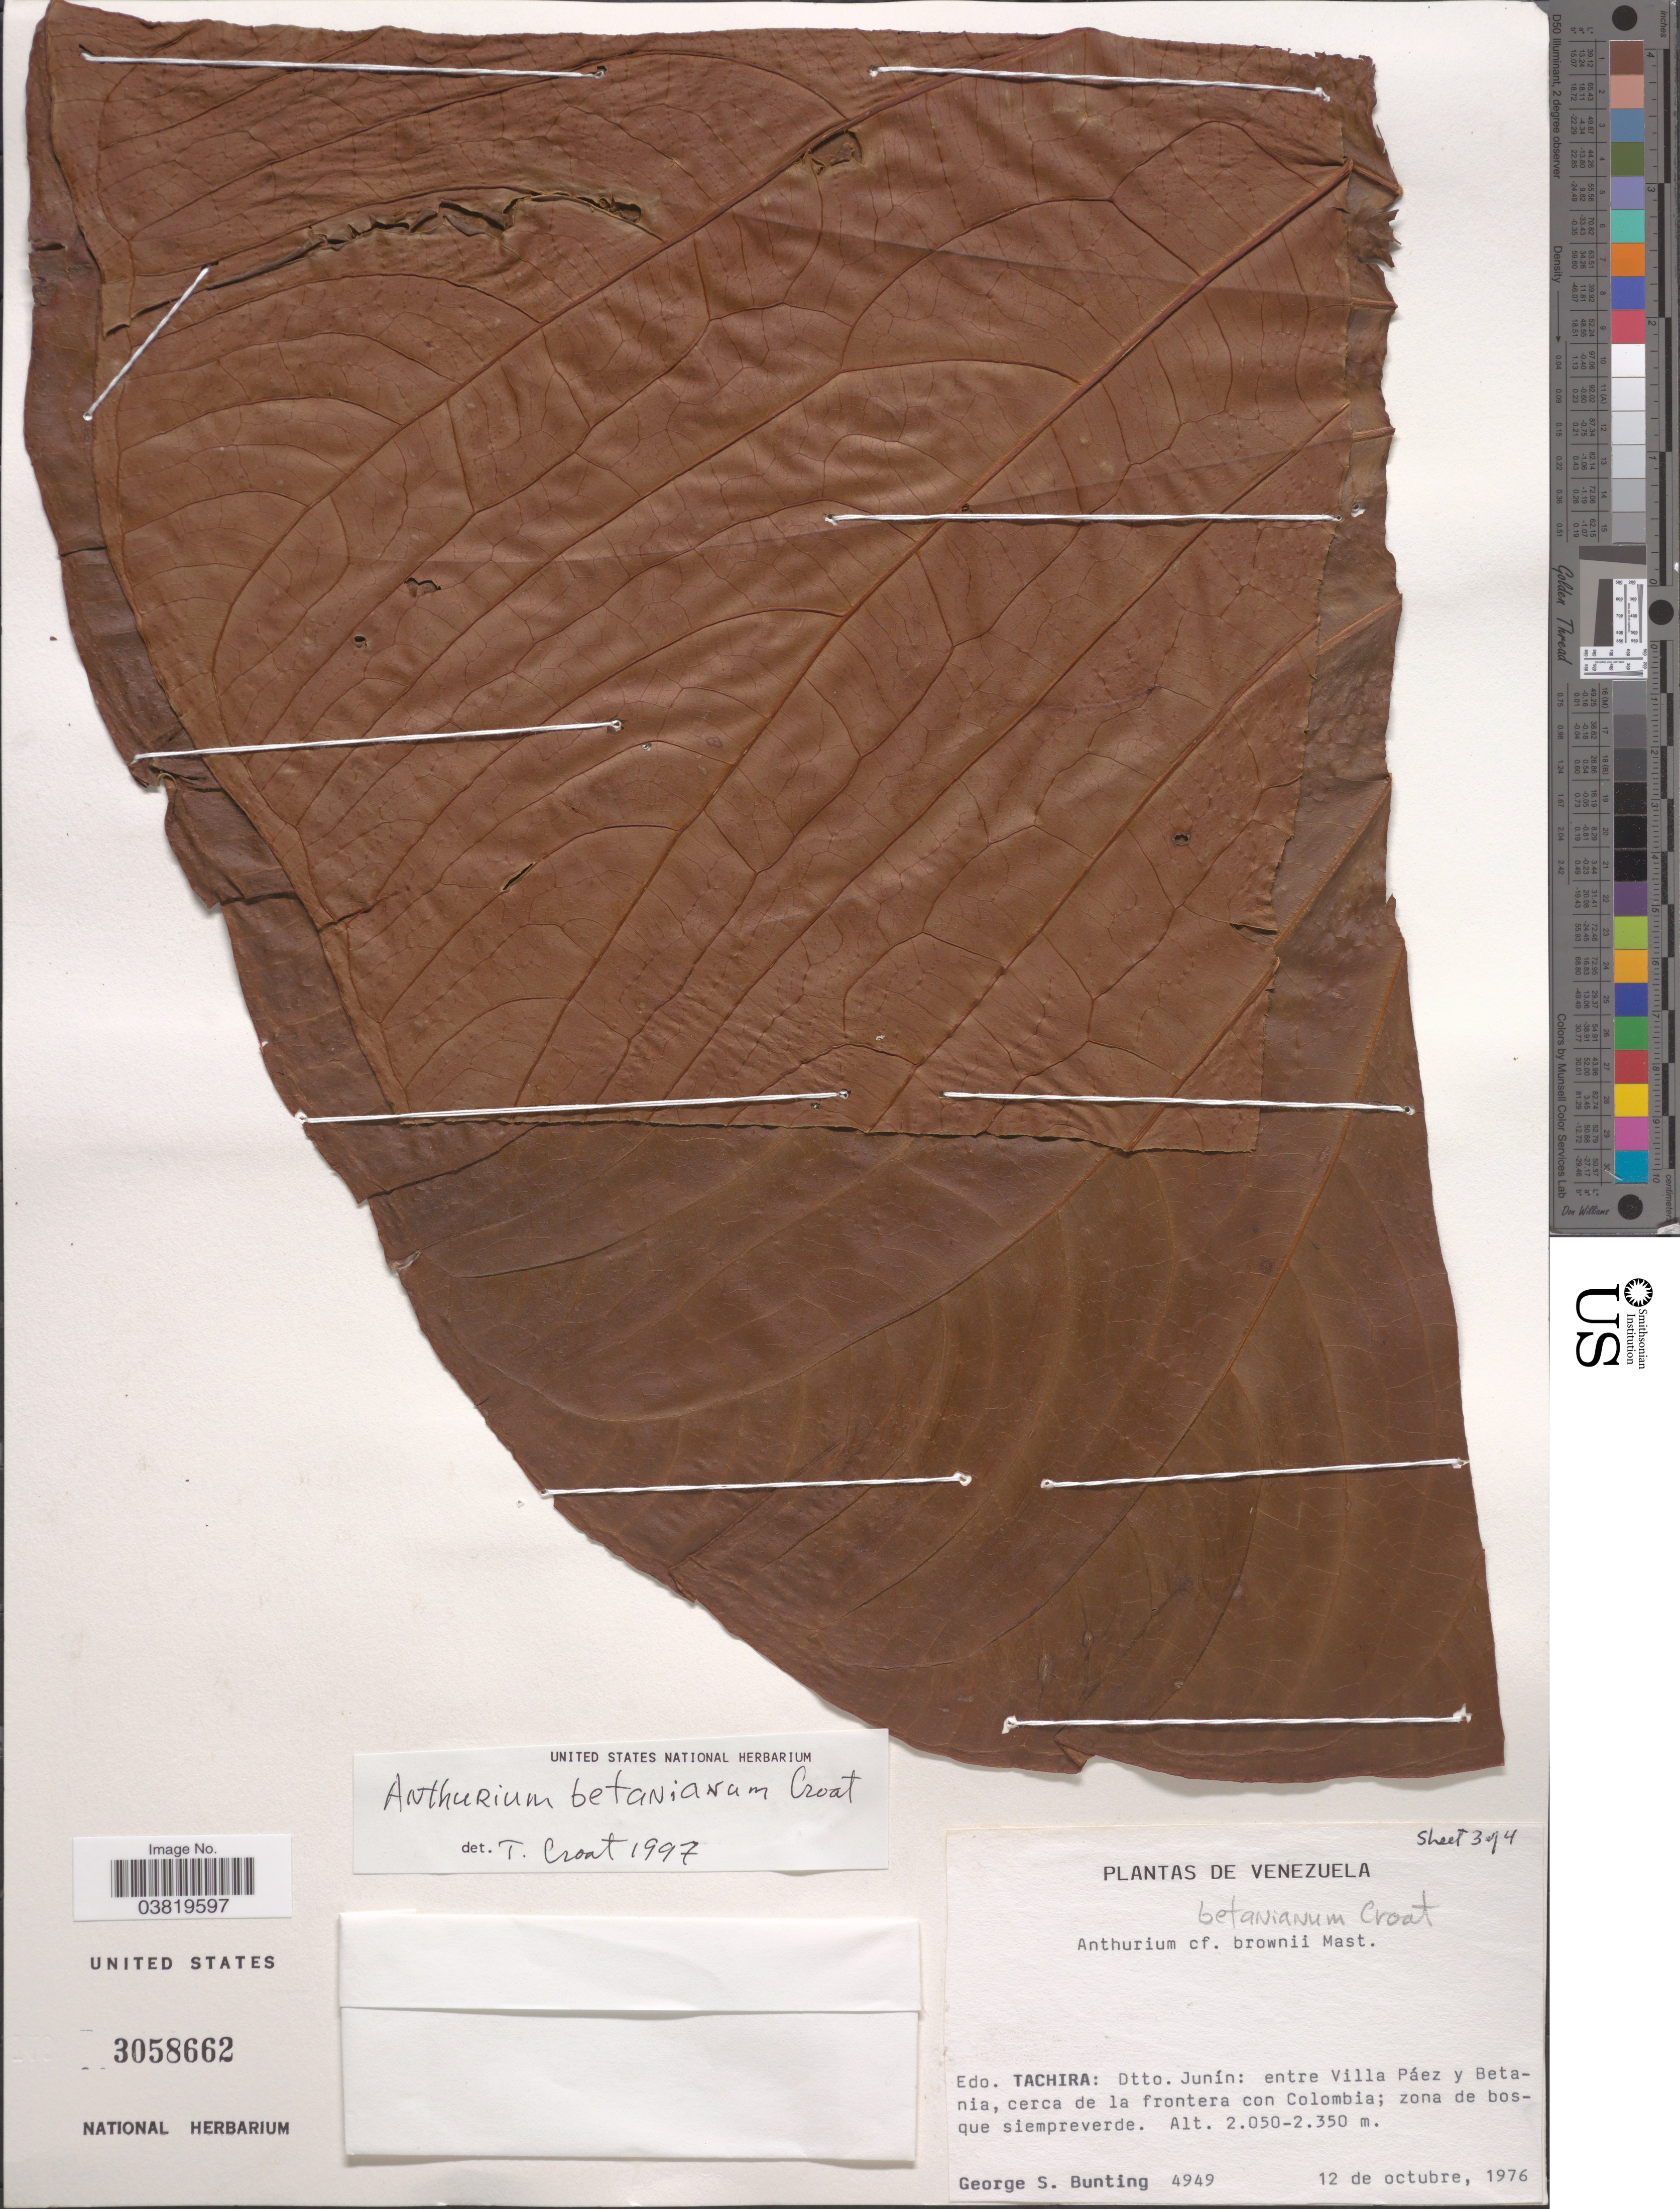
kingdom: Plantae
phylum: Tracheophyta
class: Liliopsida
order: Alismatales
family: Araceae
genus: Anthurium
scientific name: Anthurium betanianum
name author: Croat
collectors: G. S. Bunting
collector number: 4949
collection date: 1976-10-12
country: Venezuela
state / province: Tachira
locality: Dtto. Junín: entre Villa Páez y Betania, cerca de la frontera con Colombia.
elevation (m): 2050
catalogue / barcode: US 3058662